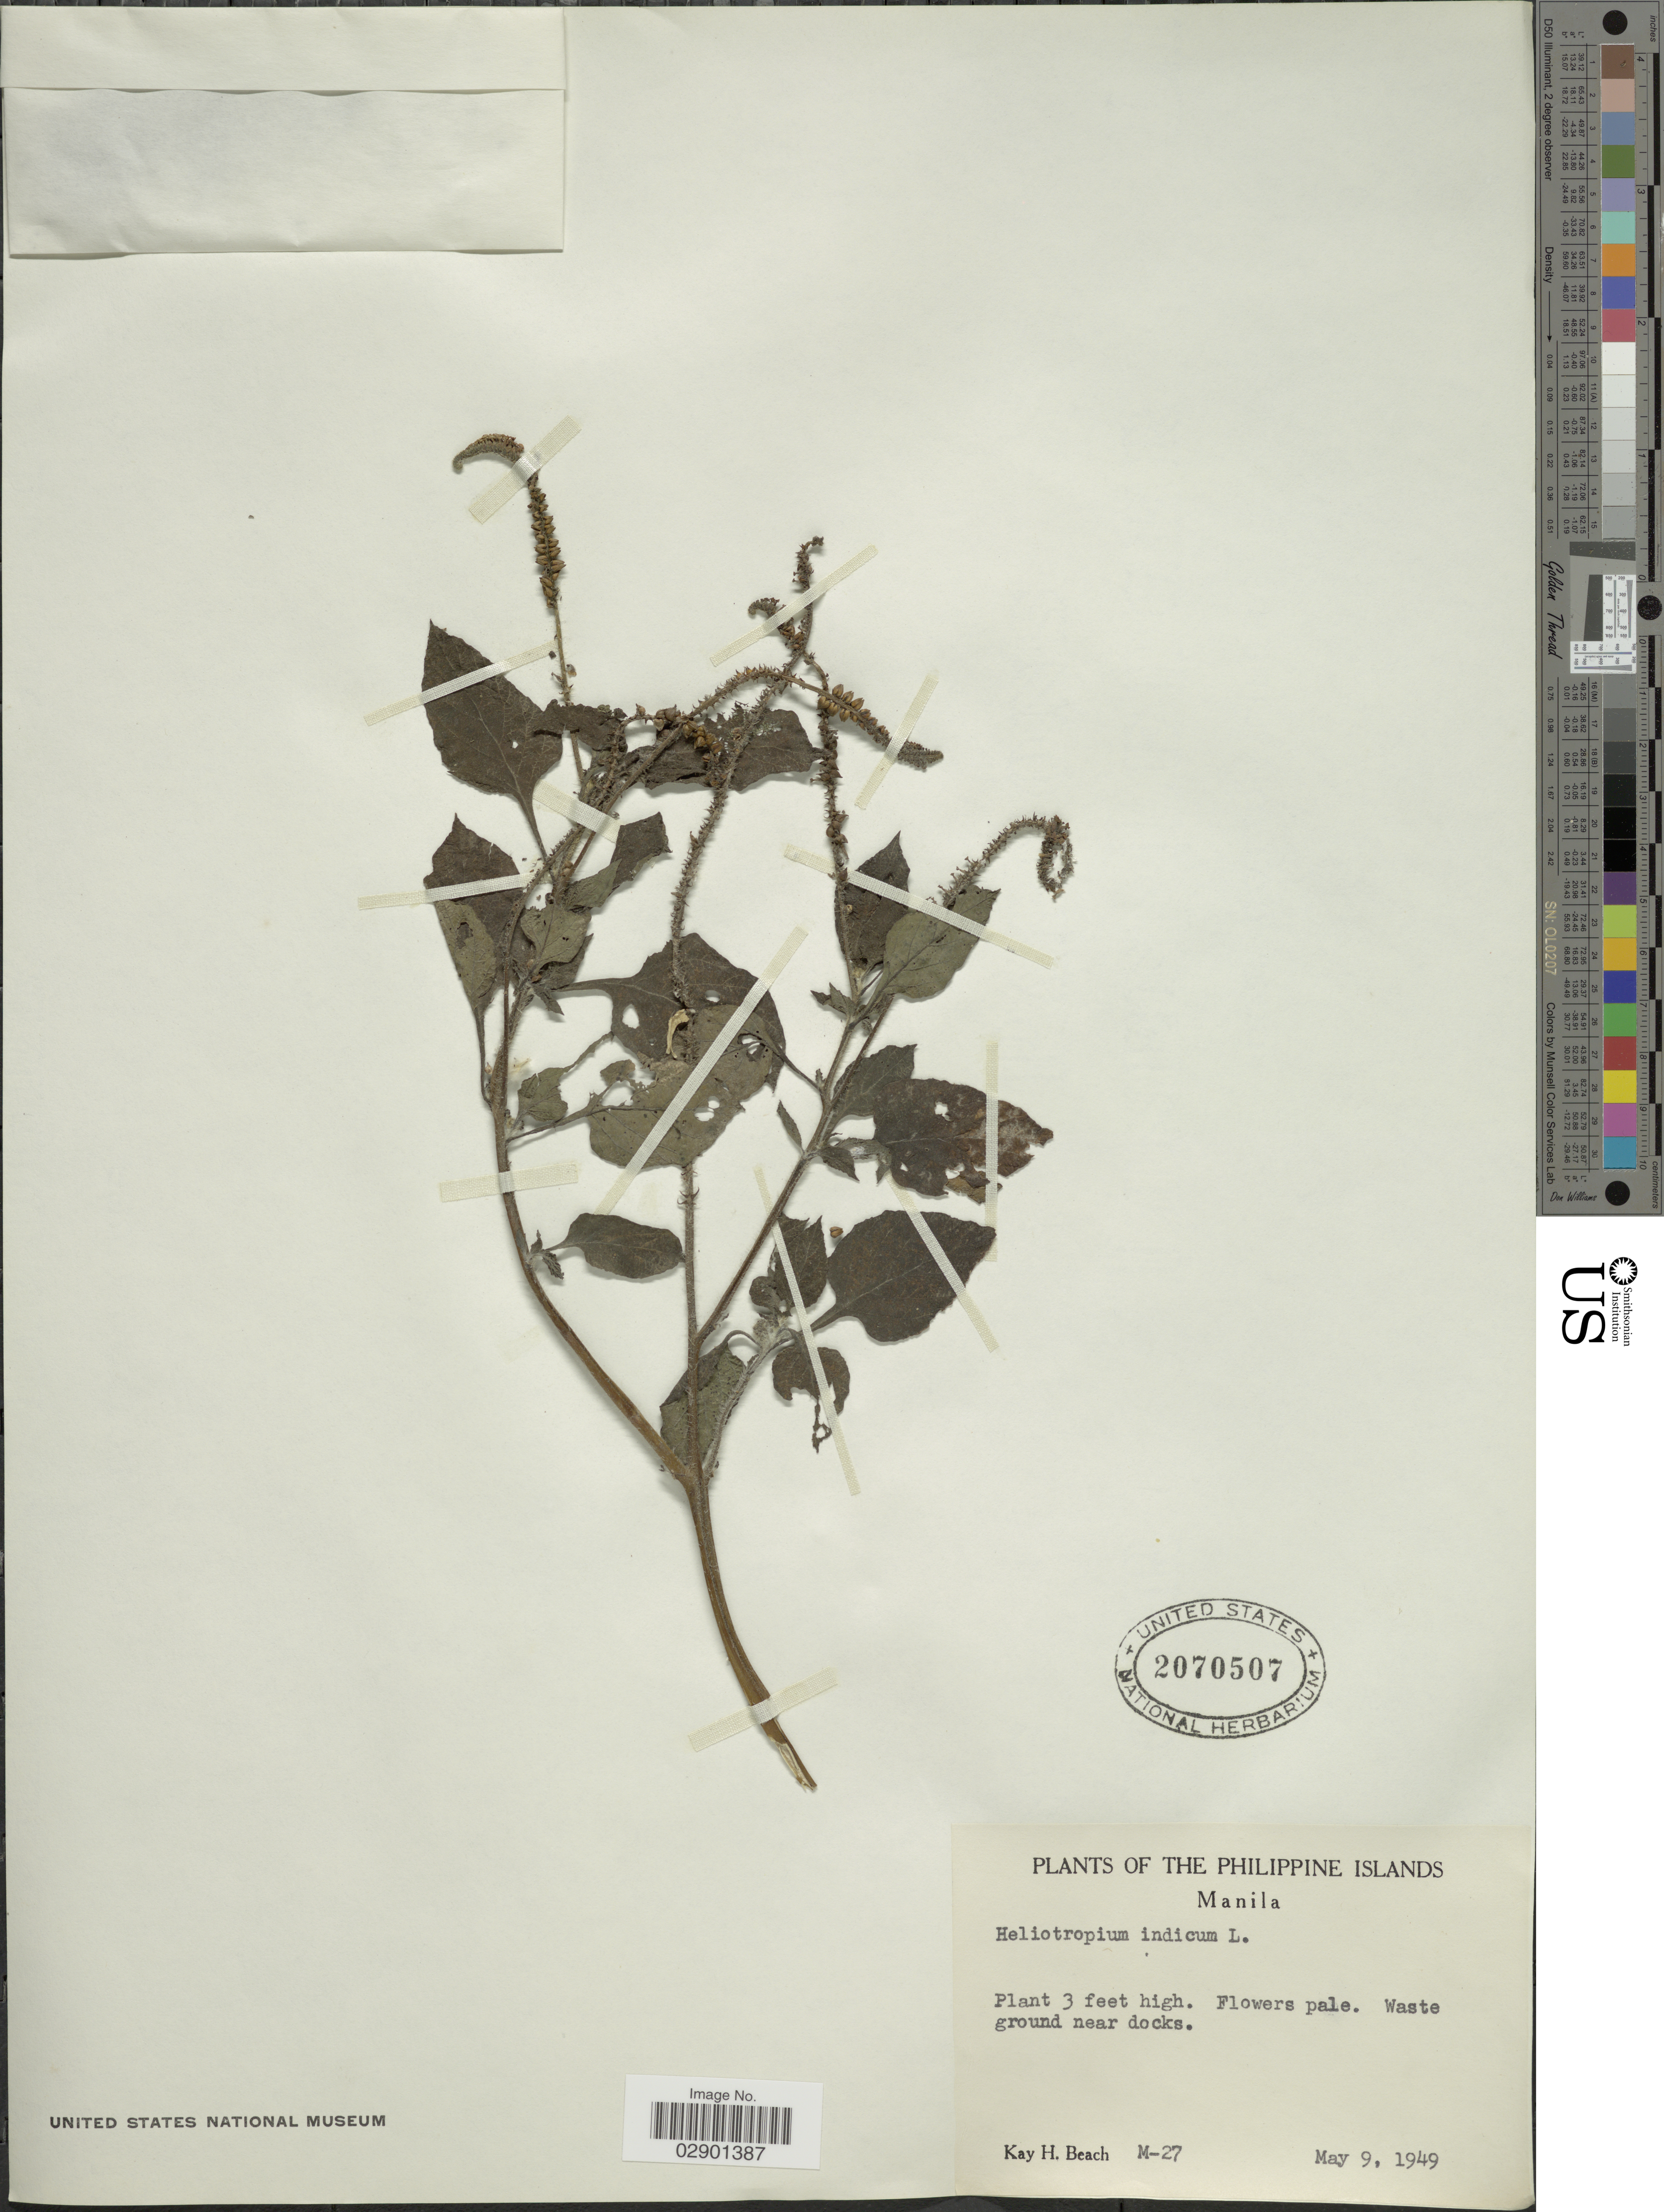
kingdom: Plantae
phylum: Tracheophyta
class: Magnoliopsida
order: Boraginales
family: Heliotropiaceae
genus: Heliotropium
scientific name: Heliotropium indicum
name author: L.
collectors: K. H. Beach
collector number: M-27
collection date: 1949-05-09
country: Philippines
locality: Philippine Islands. Manila. Waste ground near docks.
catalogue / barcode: US 2070507